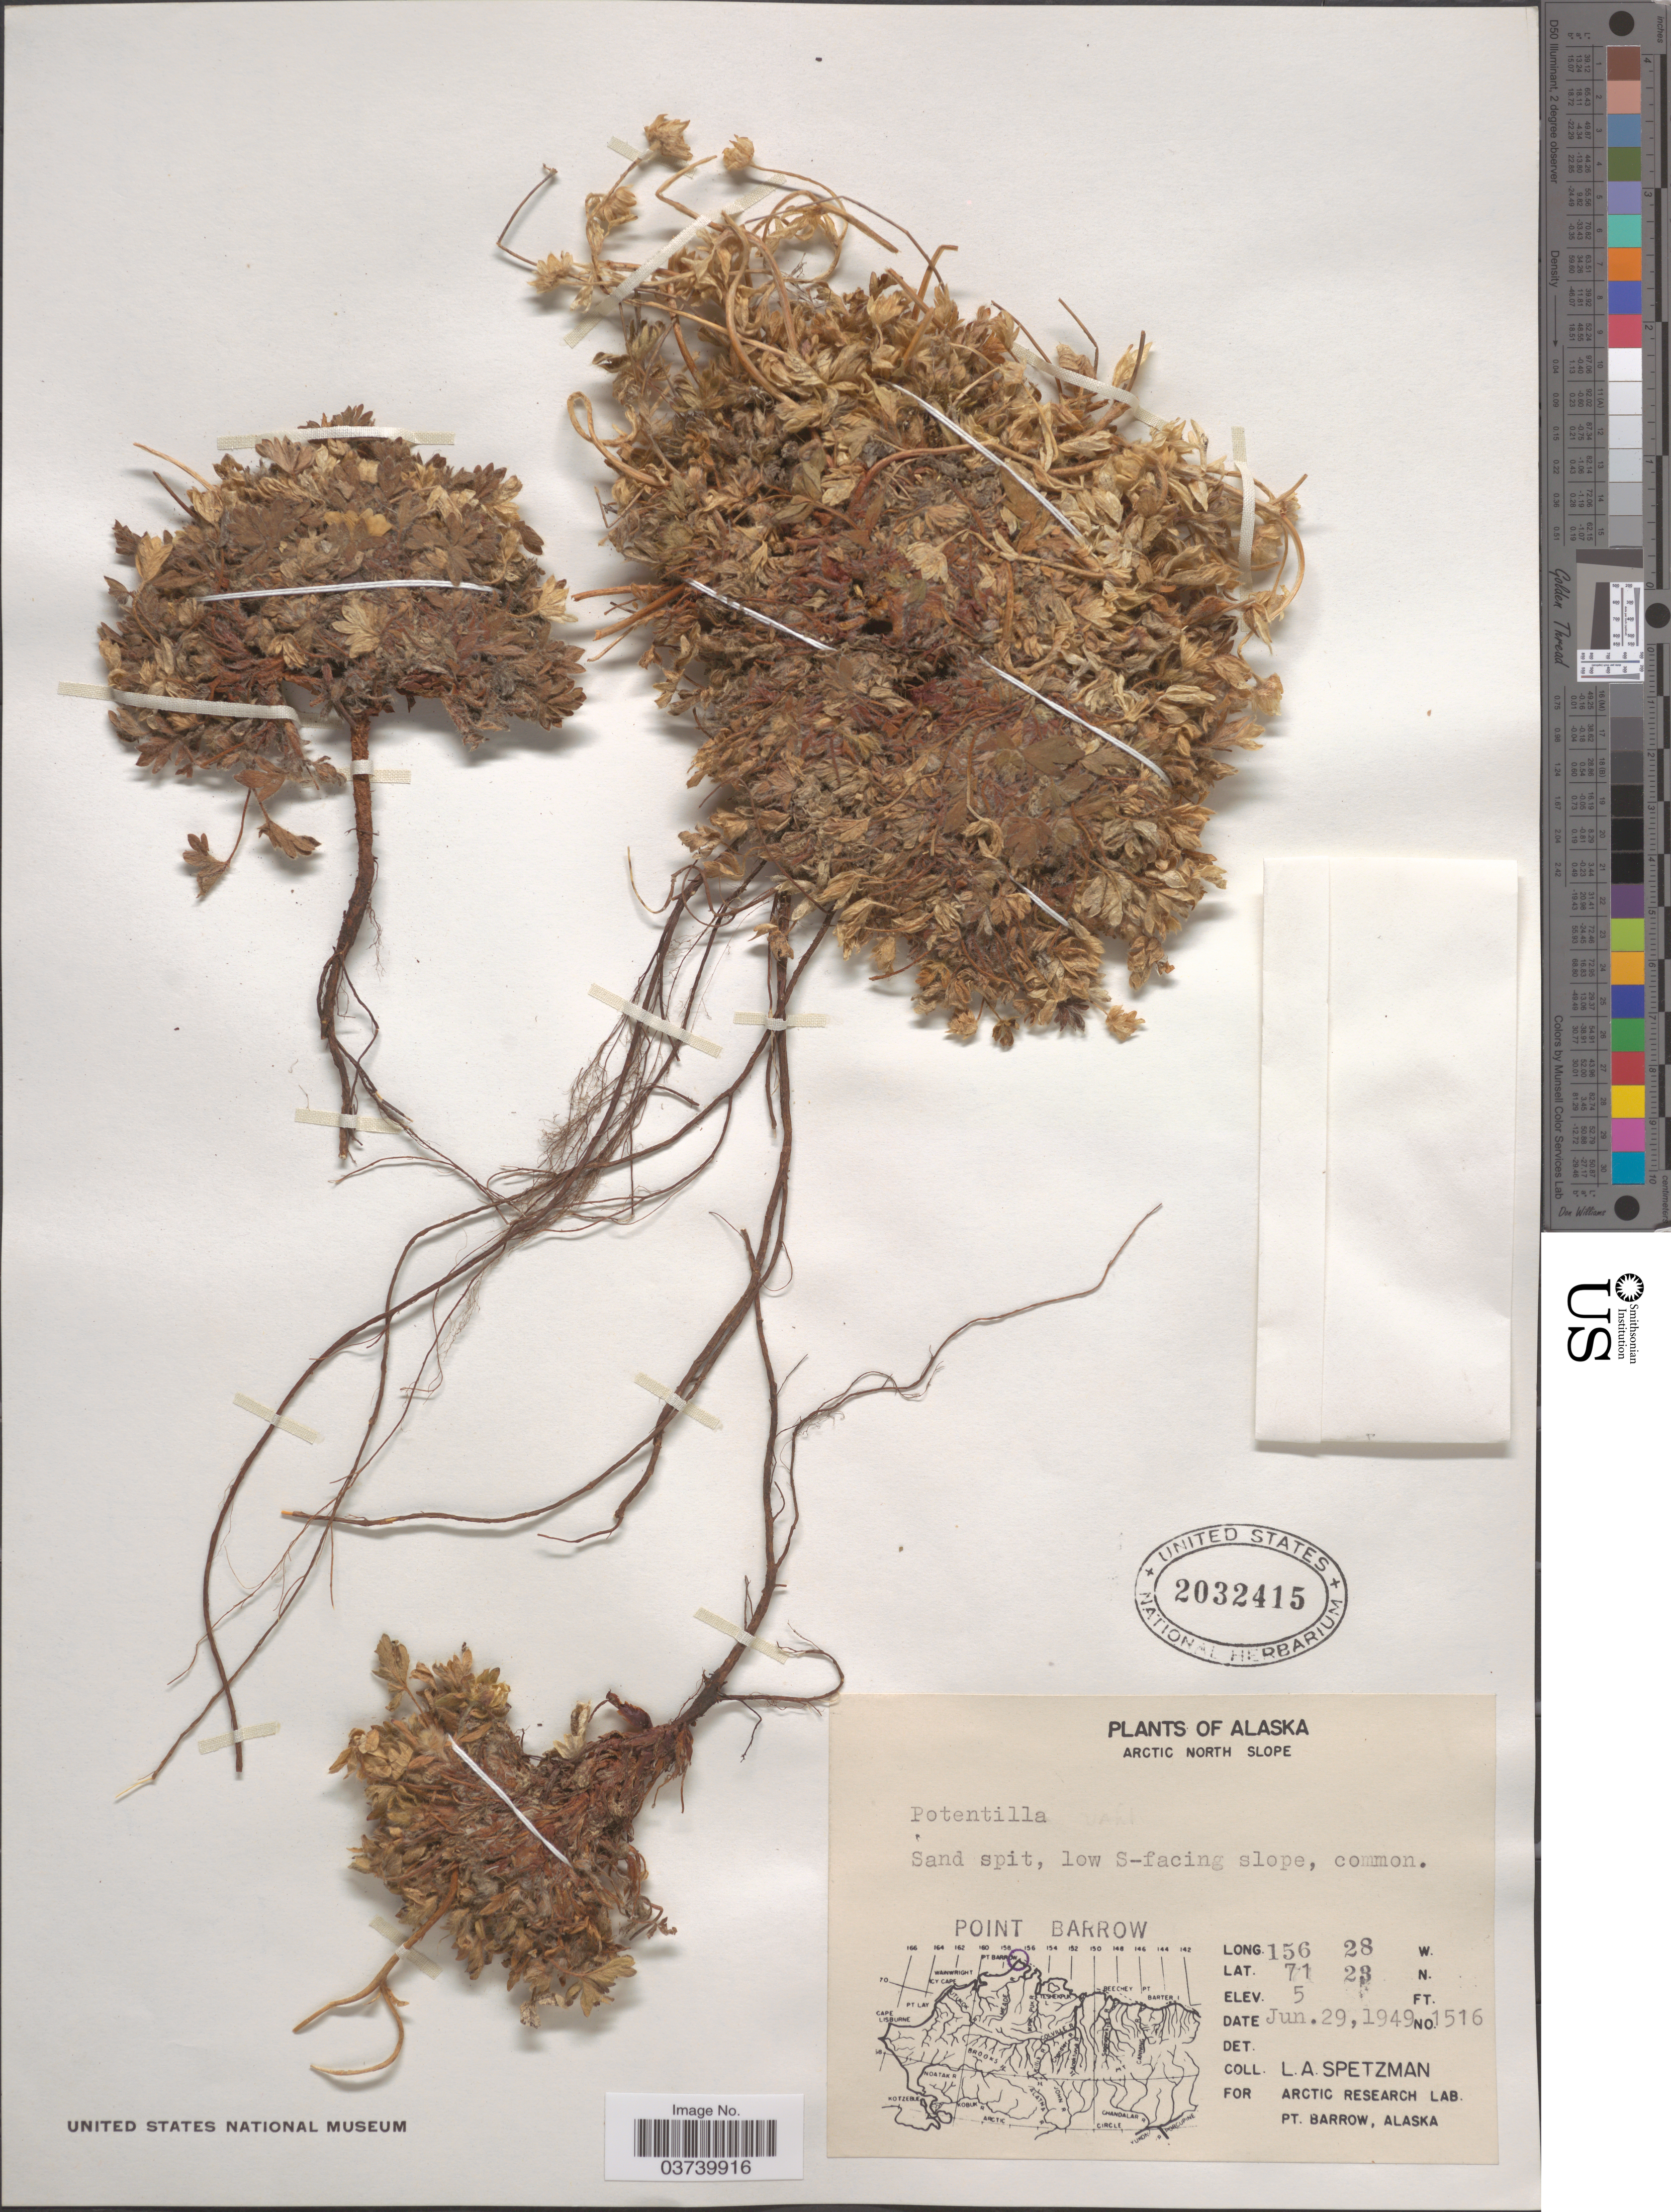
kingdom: Plantae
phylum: Tracheophyta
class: Magnoliopsida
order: Rosales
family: Rosaceae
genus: Potentilla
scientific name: Potentilla sp.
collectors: L. Spetzman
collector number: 1516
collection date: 1949-06-29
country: United States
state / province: Alaska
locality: Arctic North Slope. Point Barrow.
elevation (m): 2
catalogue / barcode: US 2032415